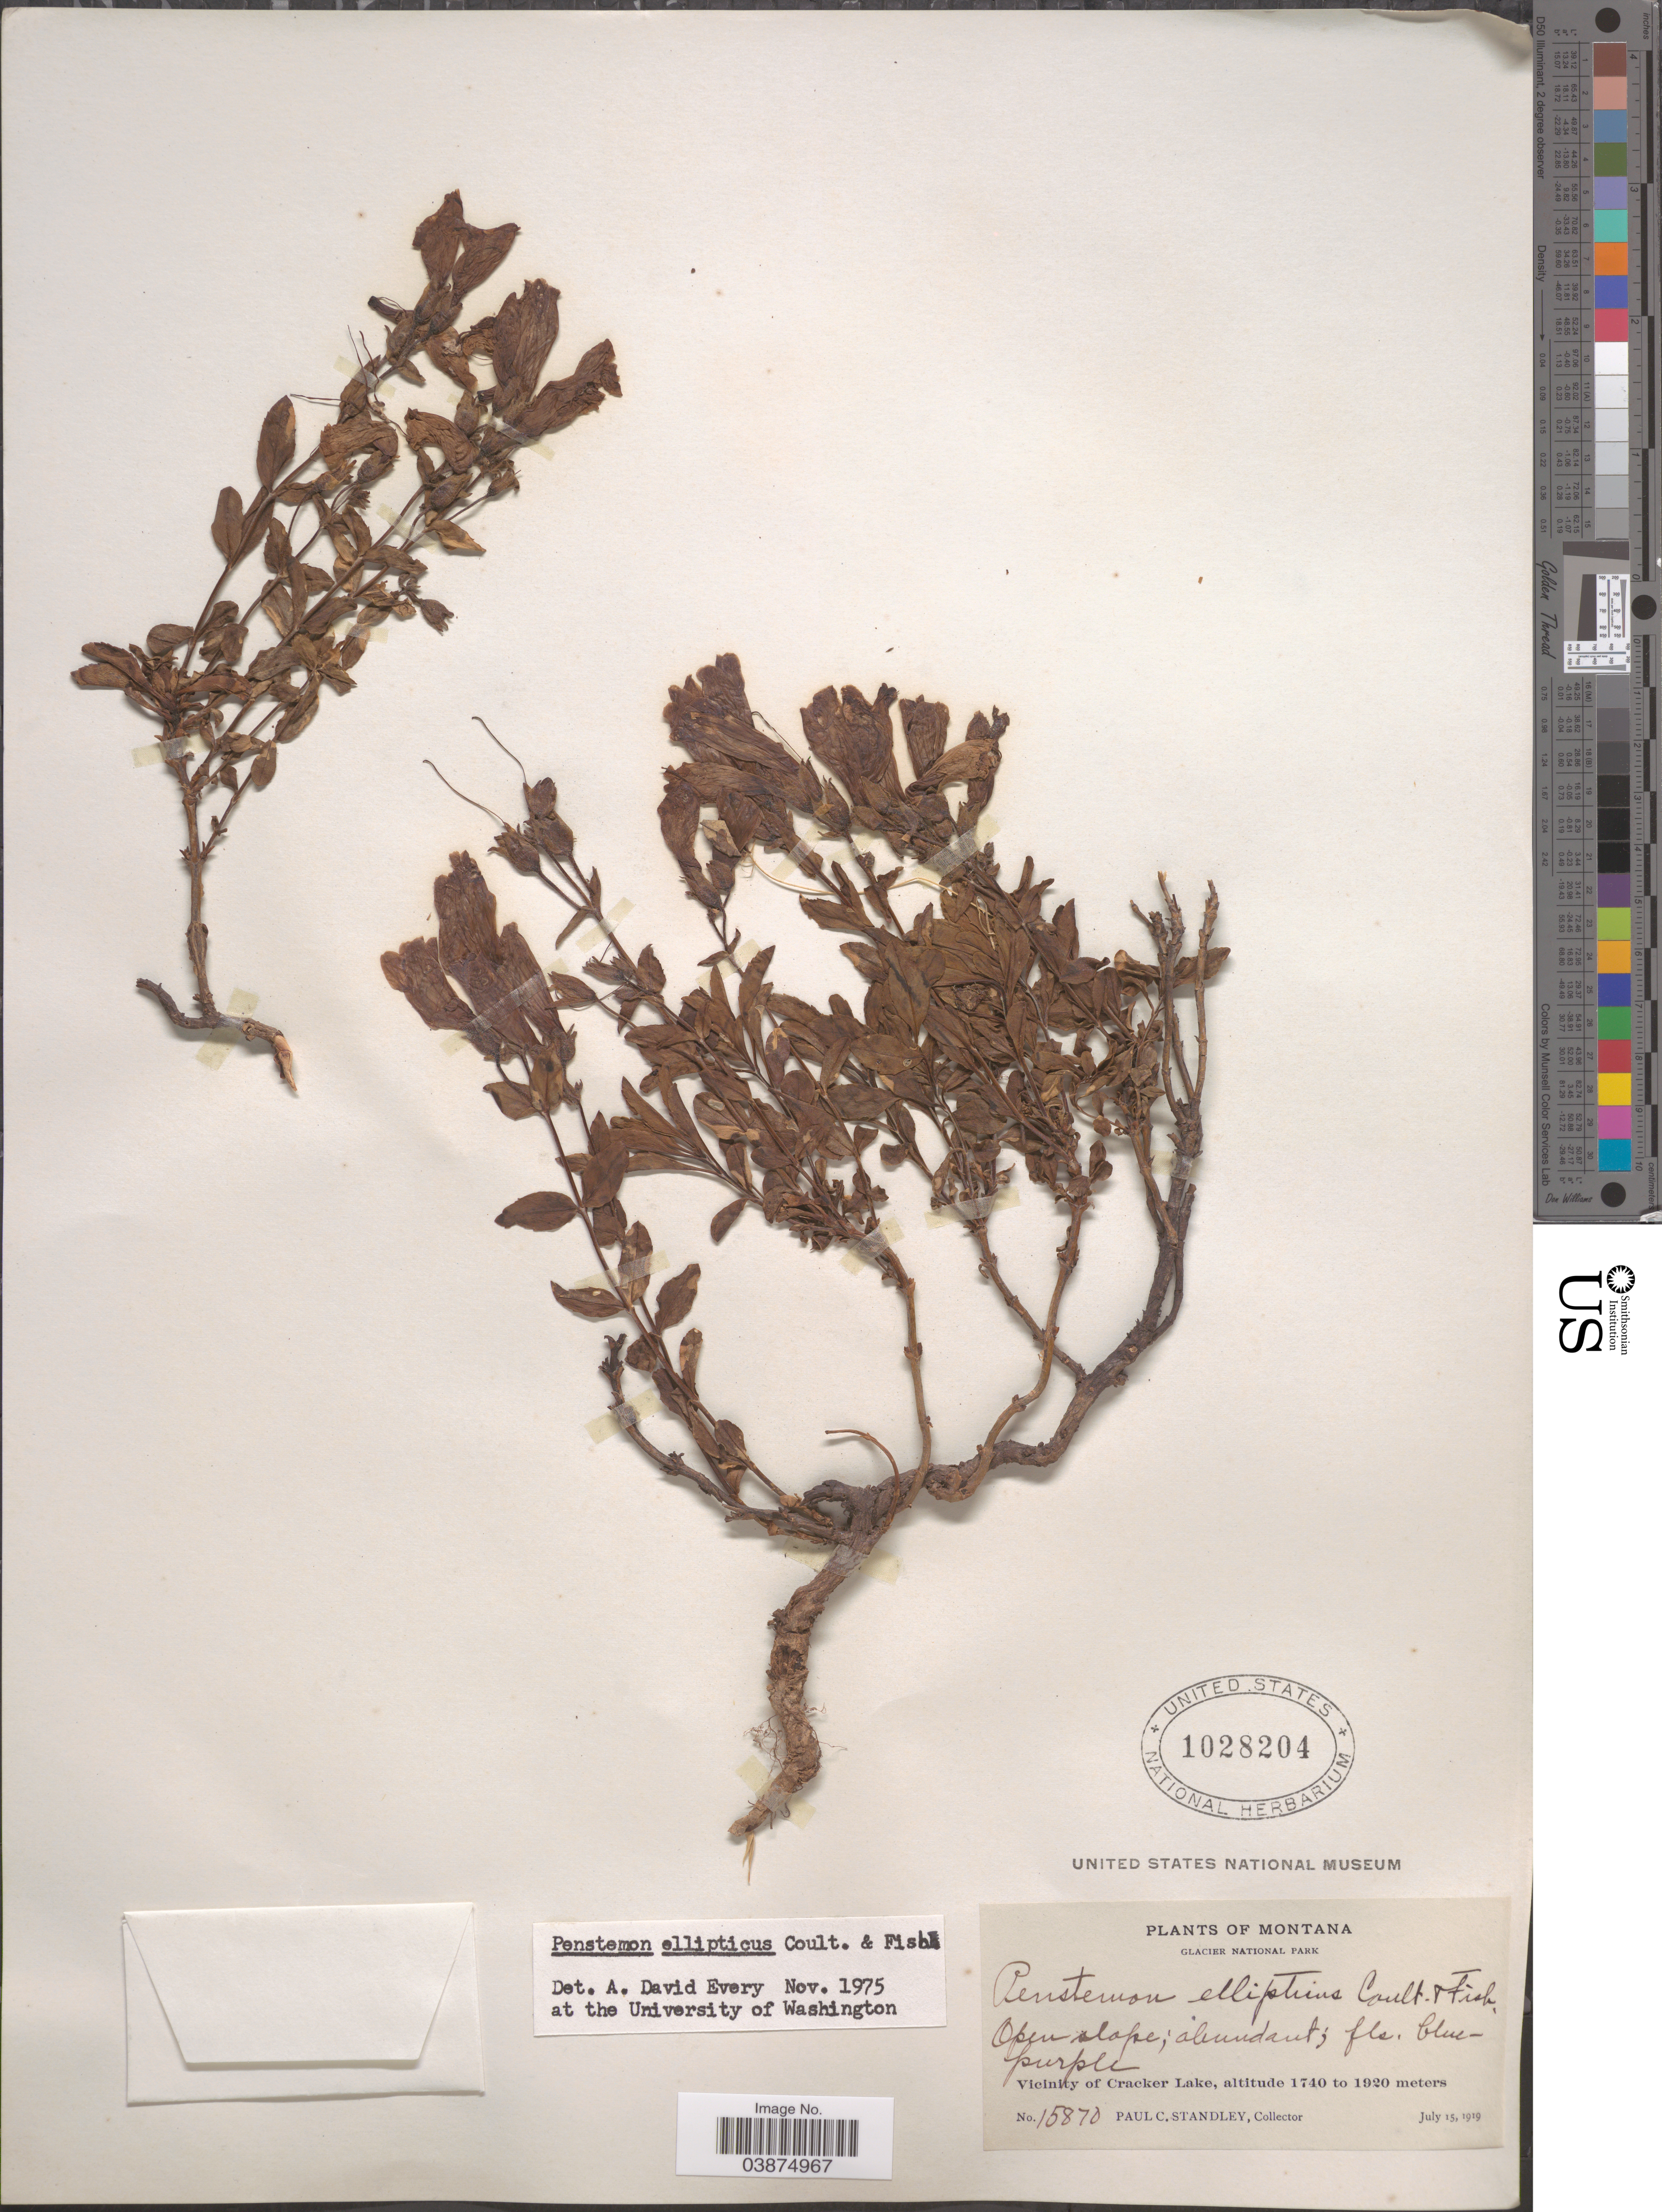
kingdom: Plantae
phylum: Tracheophyta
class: Magnoliopsida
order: Lamiales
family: Plantaginaceae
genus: Penstemon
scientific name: Penstemon ellipticus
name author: Greene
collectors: P. C. Standley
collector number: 15870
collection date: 1919-07-15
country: United States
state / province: Montana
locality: Glacier National Park. Vicinity of Cracker Lake.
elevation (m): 1740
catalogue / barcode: US 1028204